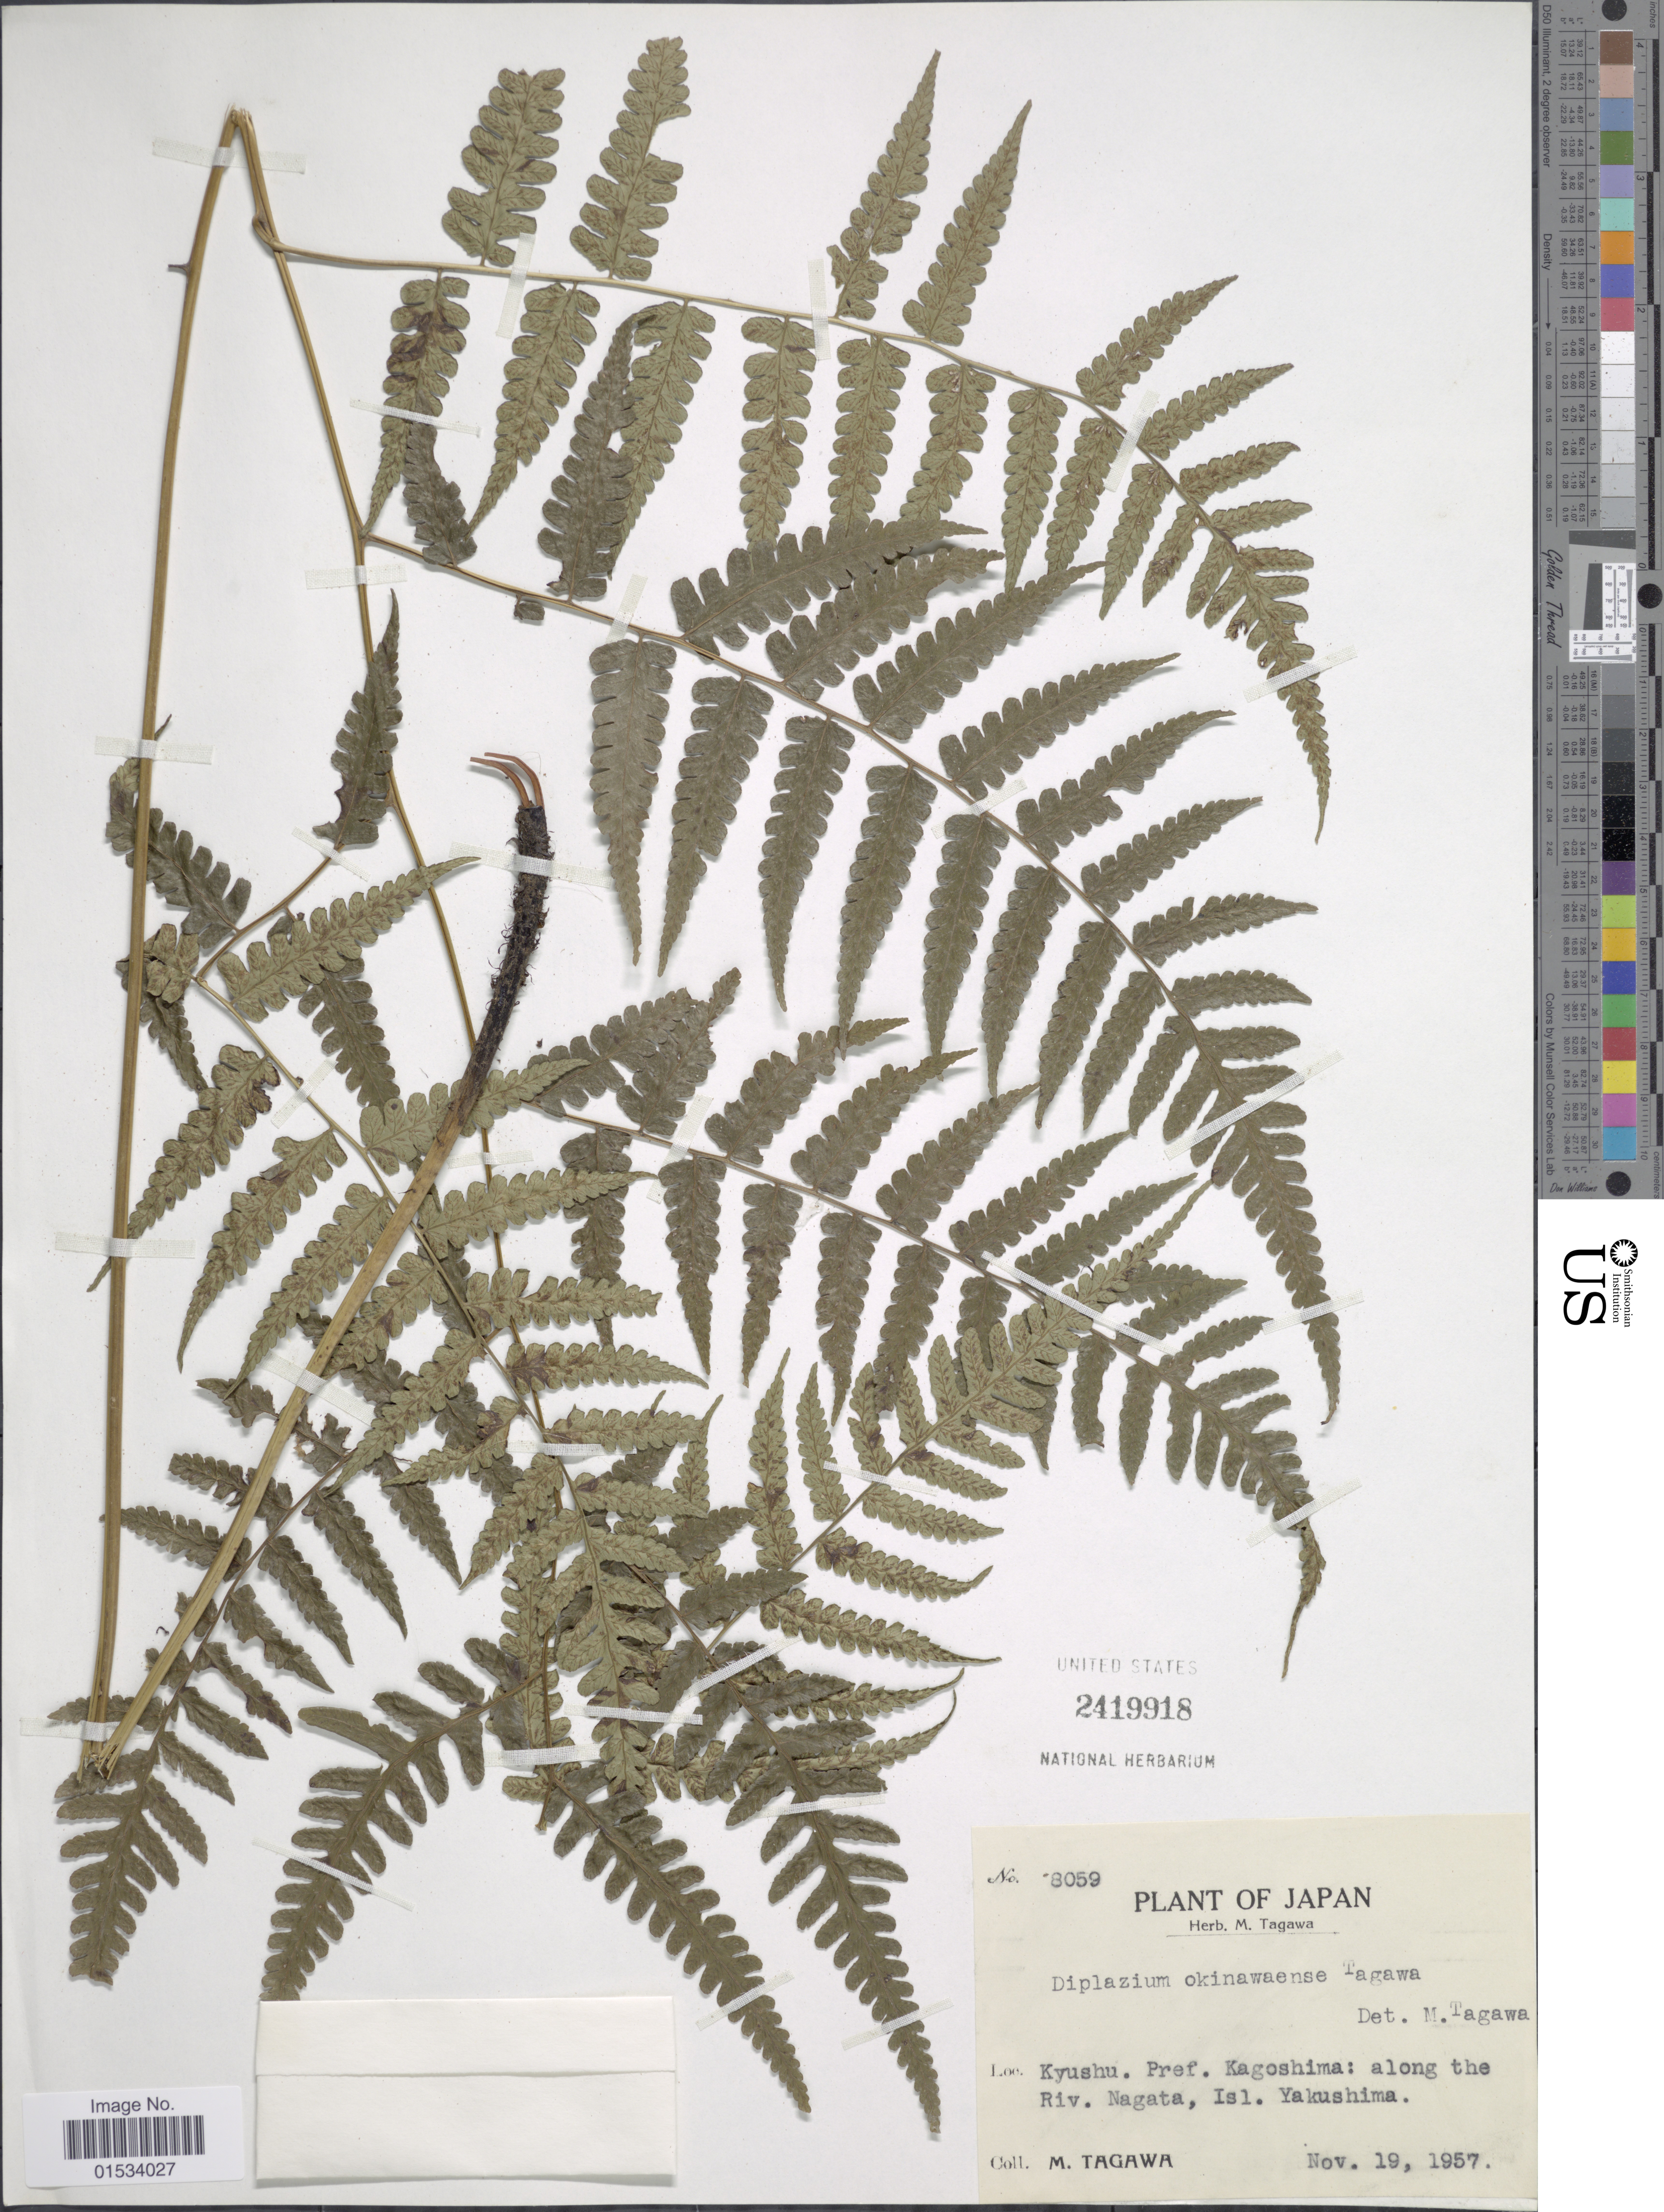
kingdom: Plantae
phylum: Tracheophyta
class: Polypodiopsida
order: Polypodiales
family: Athyriaceae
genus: Diplazium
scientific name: Diplazium okinawaense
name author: Tagawa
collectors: M. Tagawa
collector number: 8059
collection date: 1957-11-19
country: Japan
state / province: Kagosima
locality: Kyushu; along the Riv. Nagata, Isl.Yakushima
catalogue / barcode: US 2419918